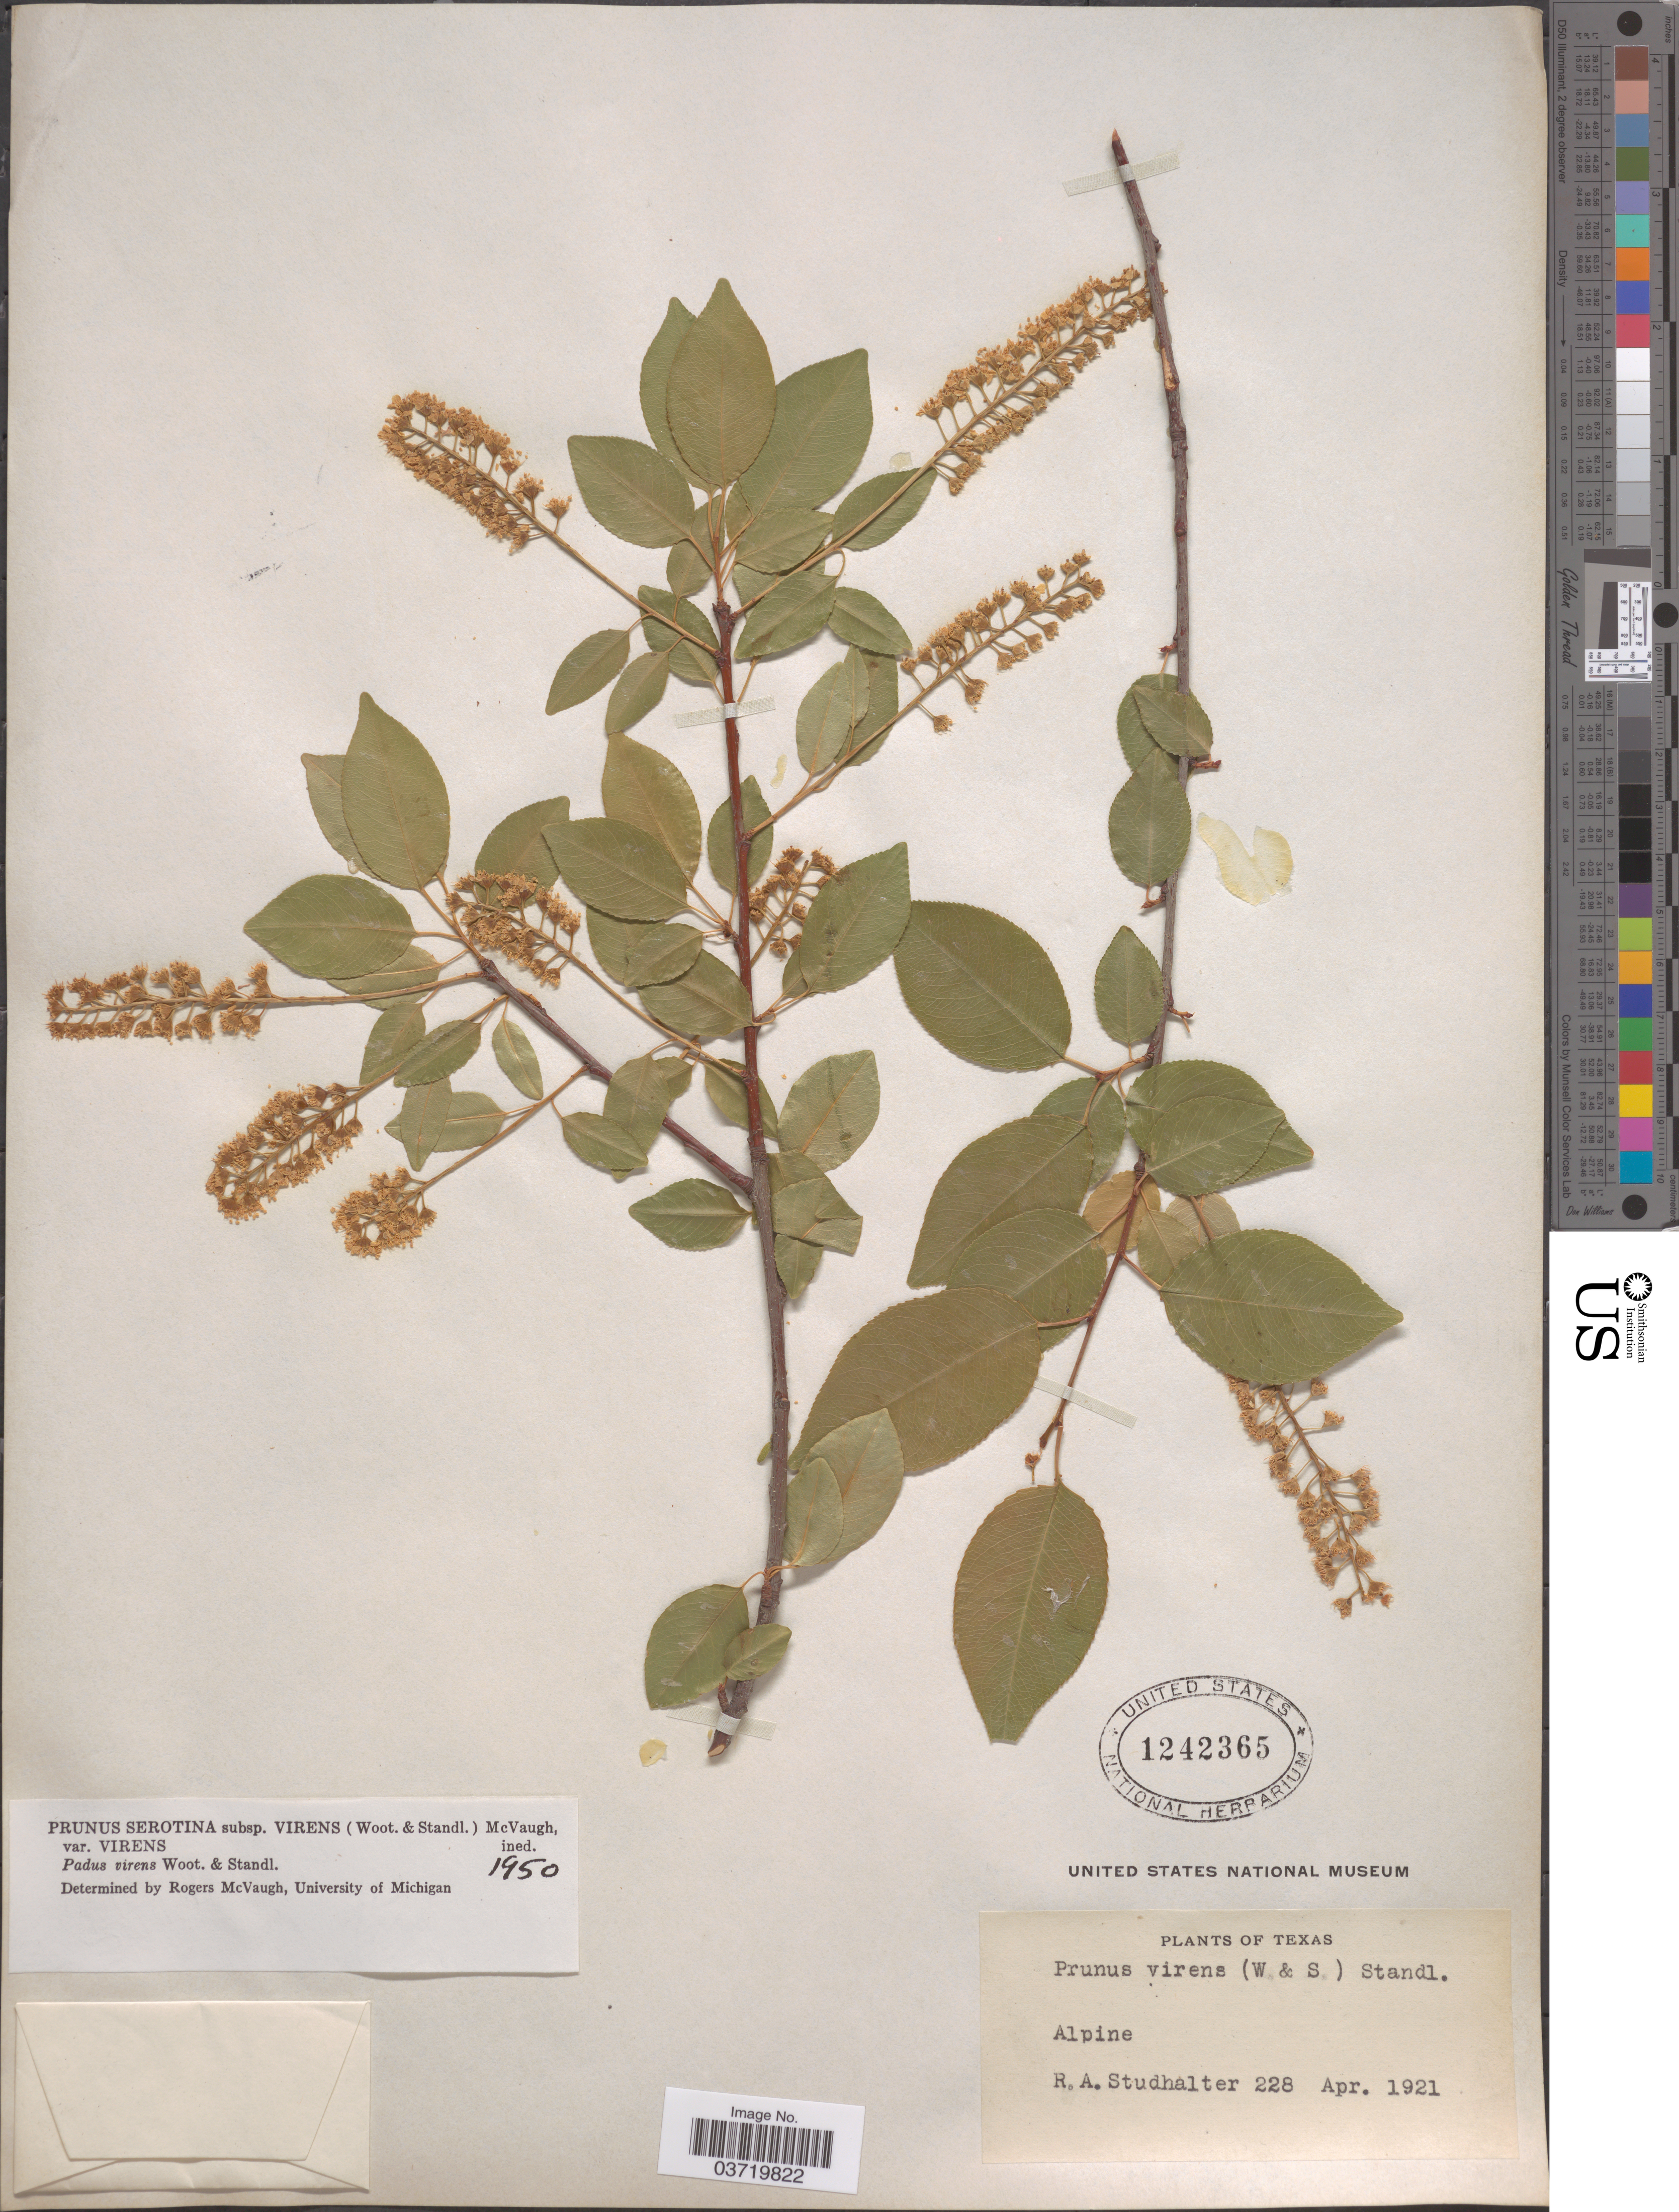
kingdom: Plantae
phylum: Tracheophyta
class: Magnoliopsida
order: Rosales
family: Rosaceae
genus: Prunus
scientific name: Prunus serotina var. rufula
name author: (Wooton & Standl.) McVaugh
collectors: R. Studhalter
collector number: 228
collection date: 1921-04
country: United States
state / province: Texas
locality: Alpine.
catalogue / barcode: US 1242365